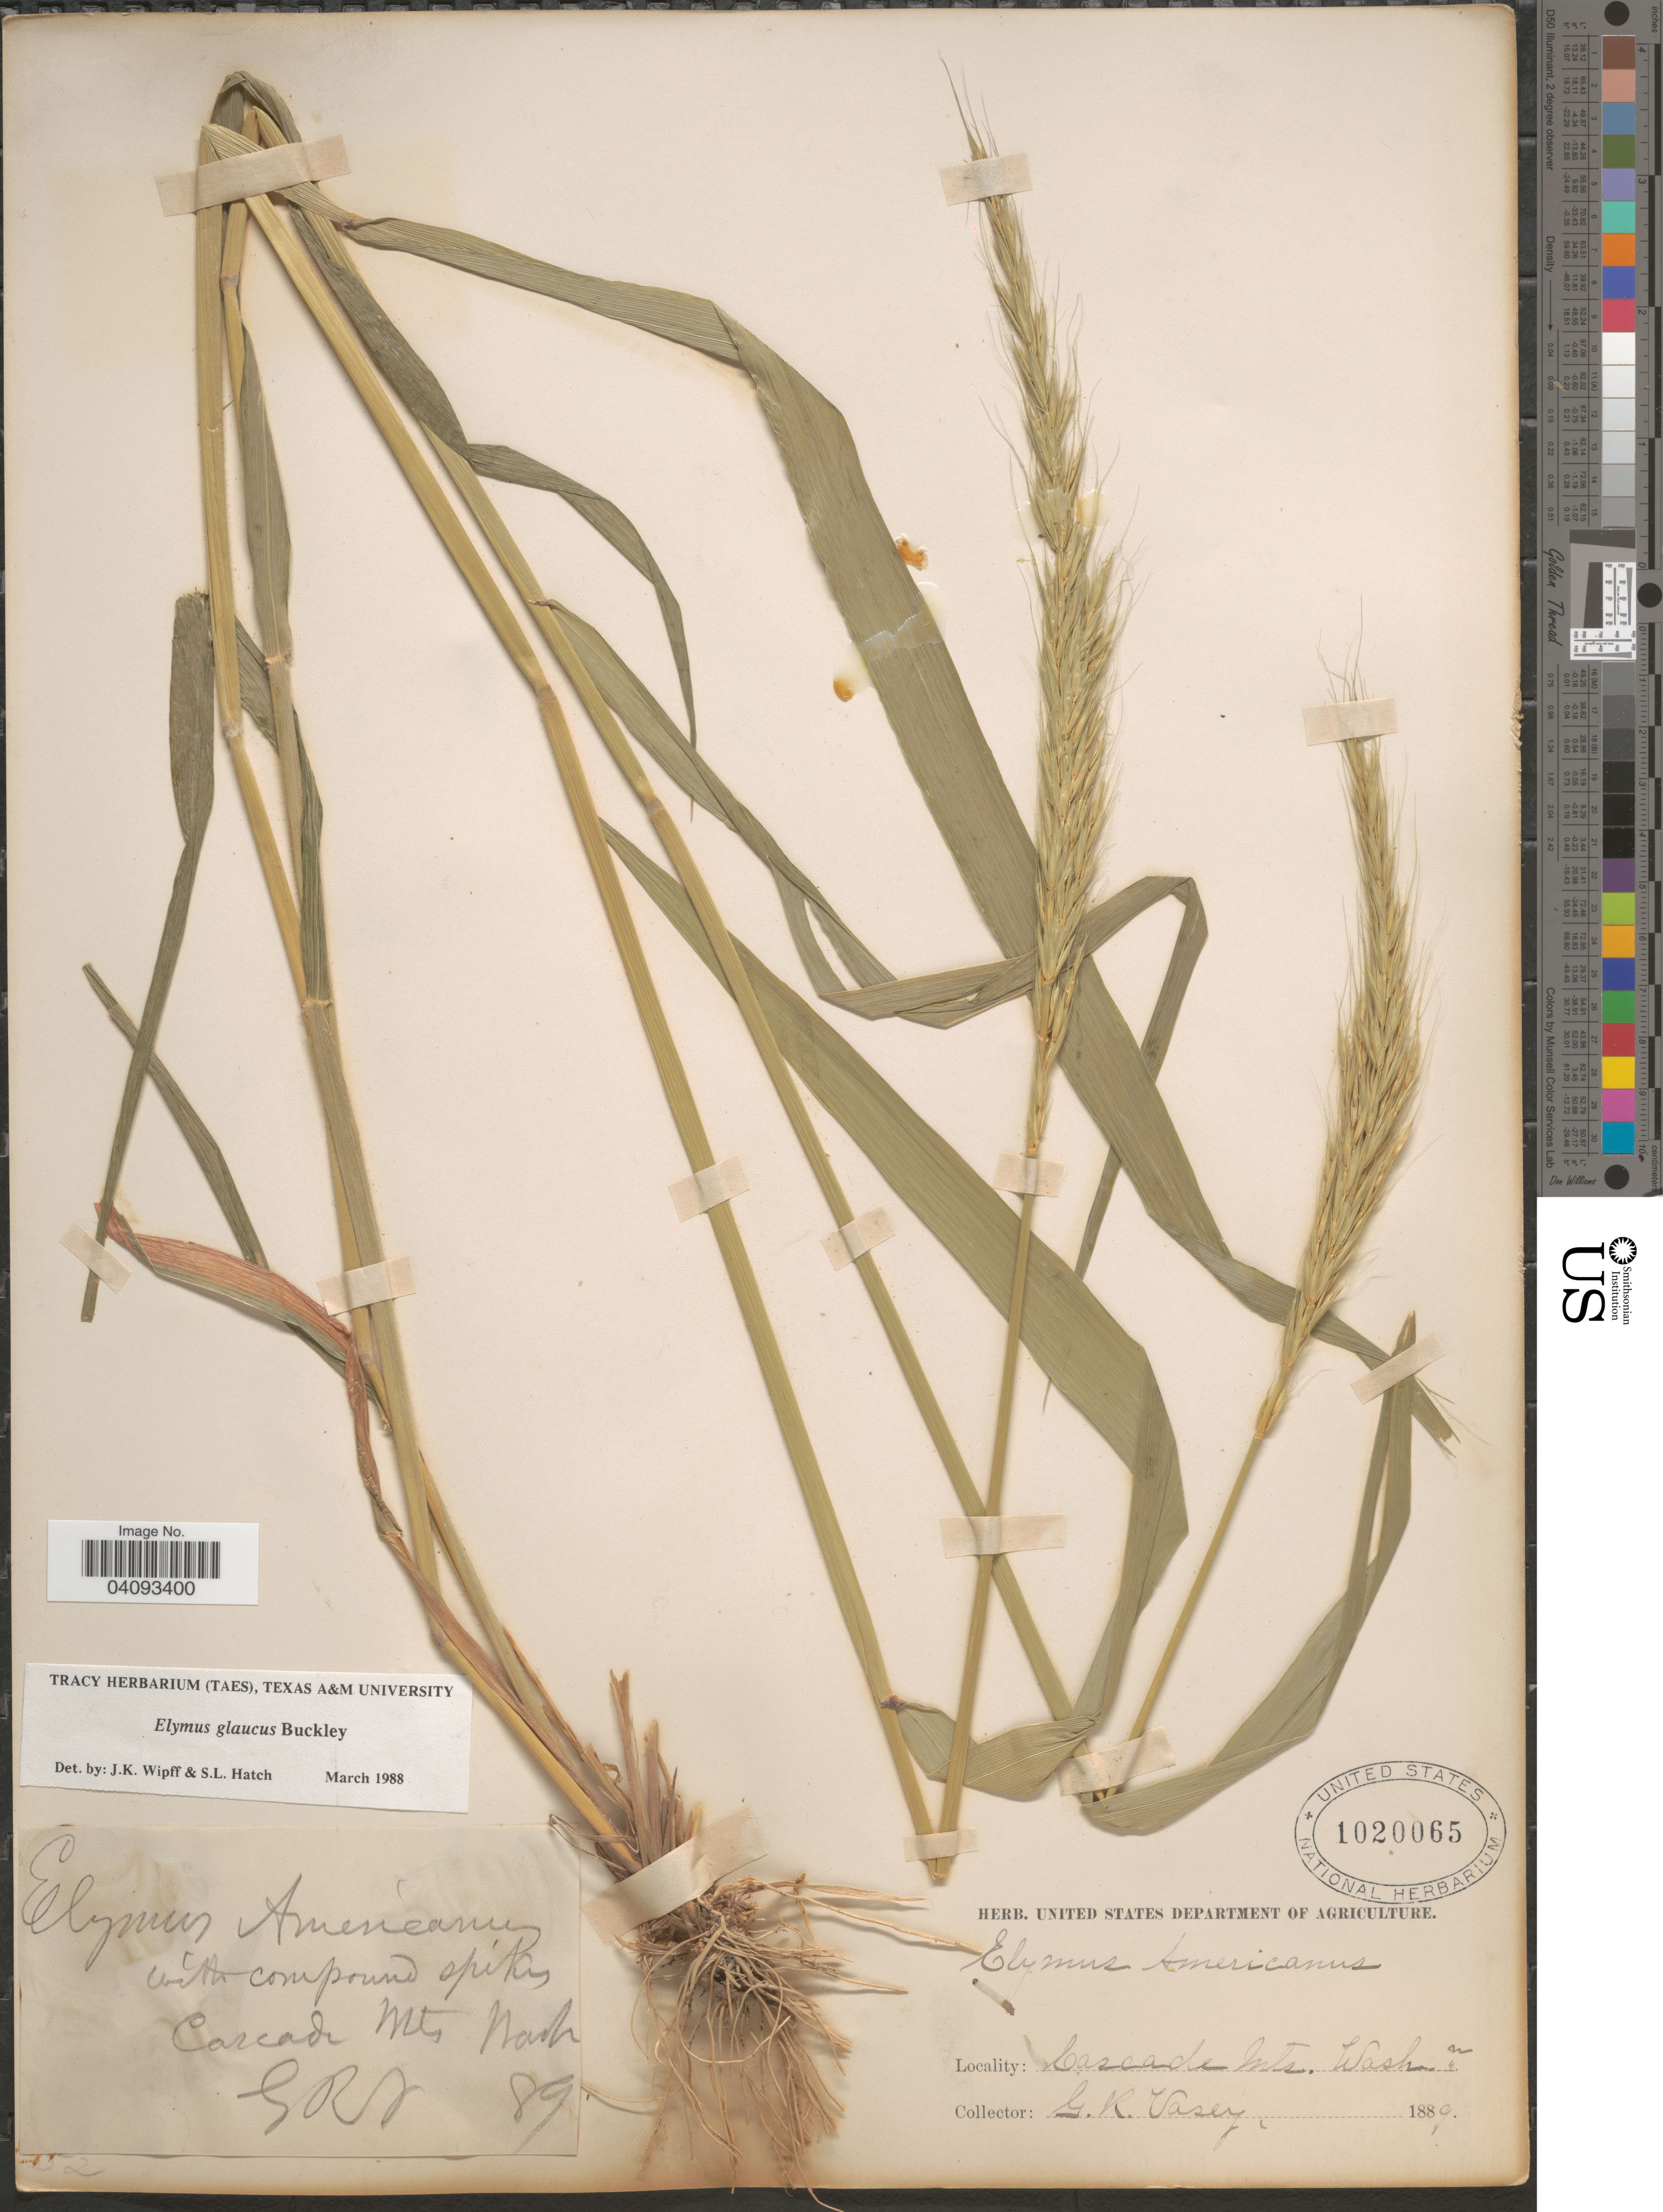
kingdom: Plantae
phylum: Tracheophyta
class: Liliopsida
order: Poales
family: Poaceae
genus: Elymus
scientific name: Elymus glaucus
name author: Buckley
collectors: G. R. Vasey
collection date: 1889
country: United States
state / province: Washington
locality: Cascade Mts.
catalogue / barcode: US 1020065